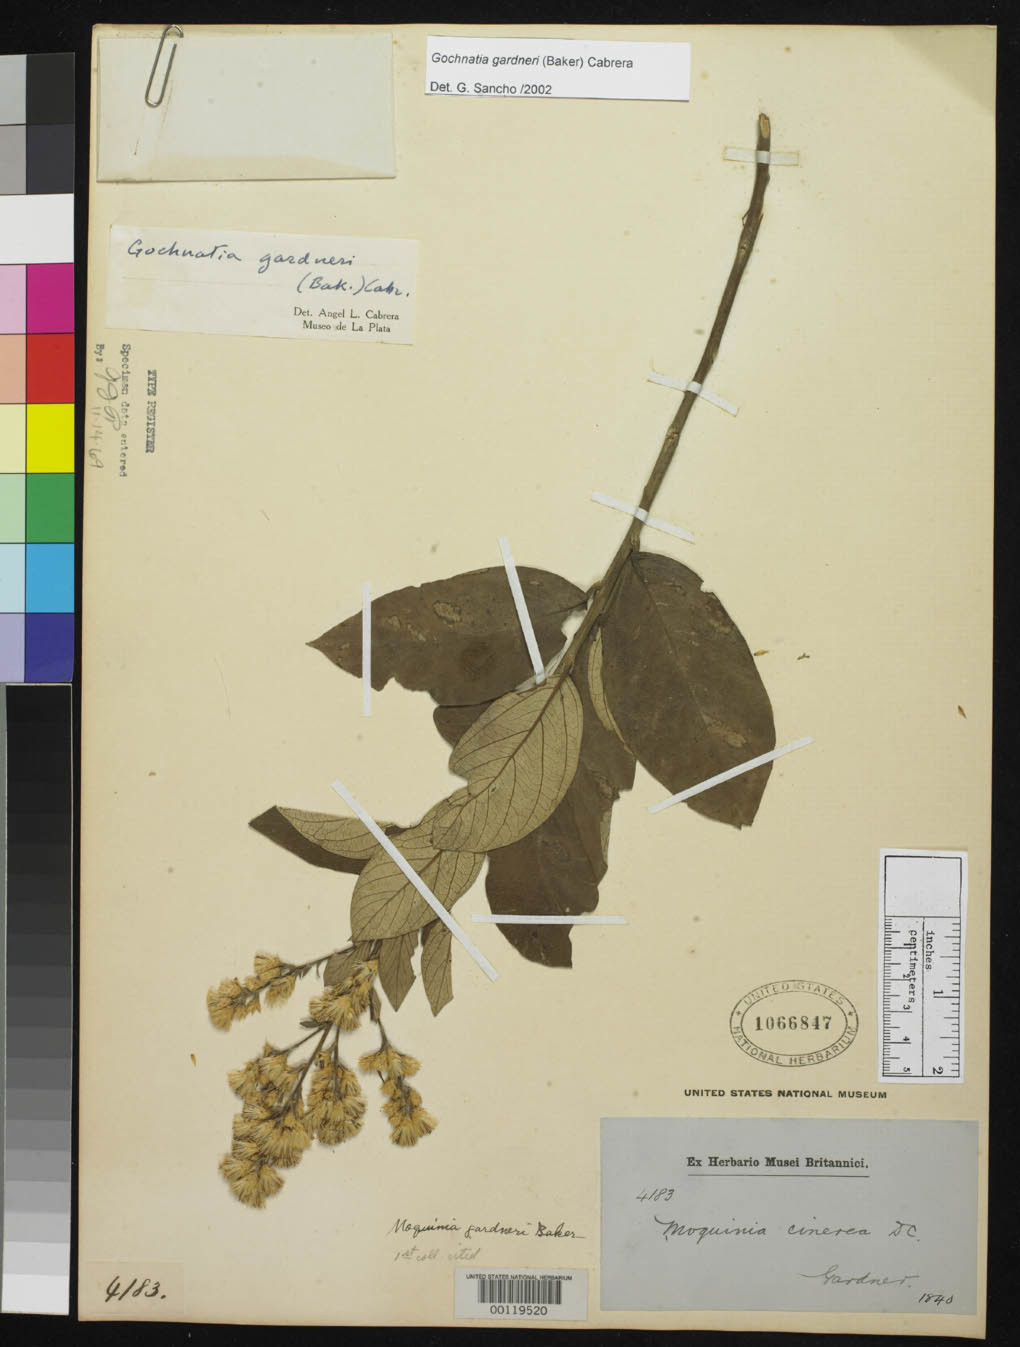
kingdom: Plantae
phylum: Tracheophyta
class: Magnoliopsida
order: Asterales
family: Asteraceae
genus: Moquinia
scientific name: Moquinia gardneri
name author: Baker in Mart.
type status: Isolectotype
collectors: G. Gardner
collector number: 4183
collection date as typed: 1840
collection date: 1840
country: Brazil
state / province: Goiás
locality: Capella da Passe.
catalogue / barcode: US 1066847